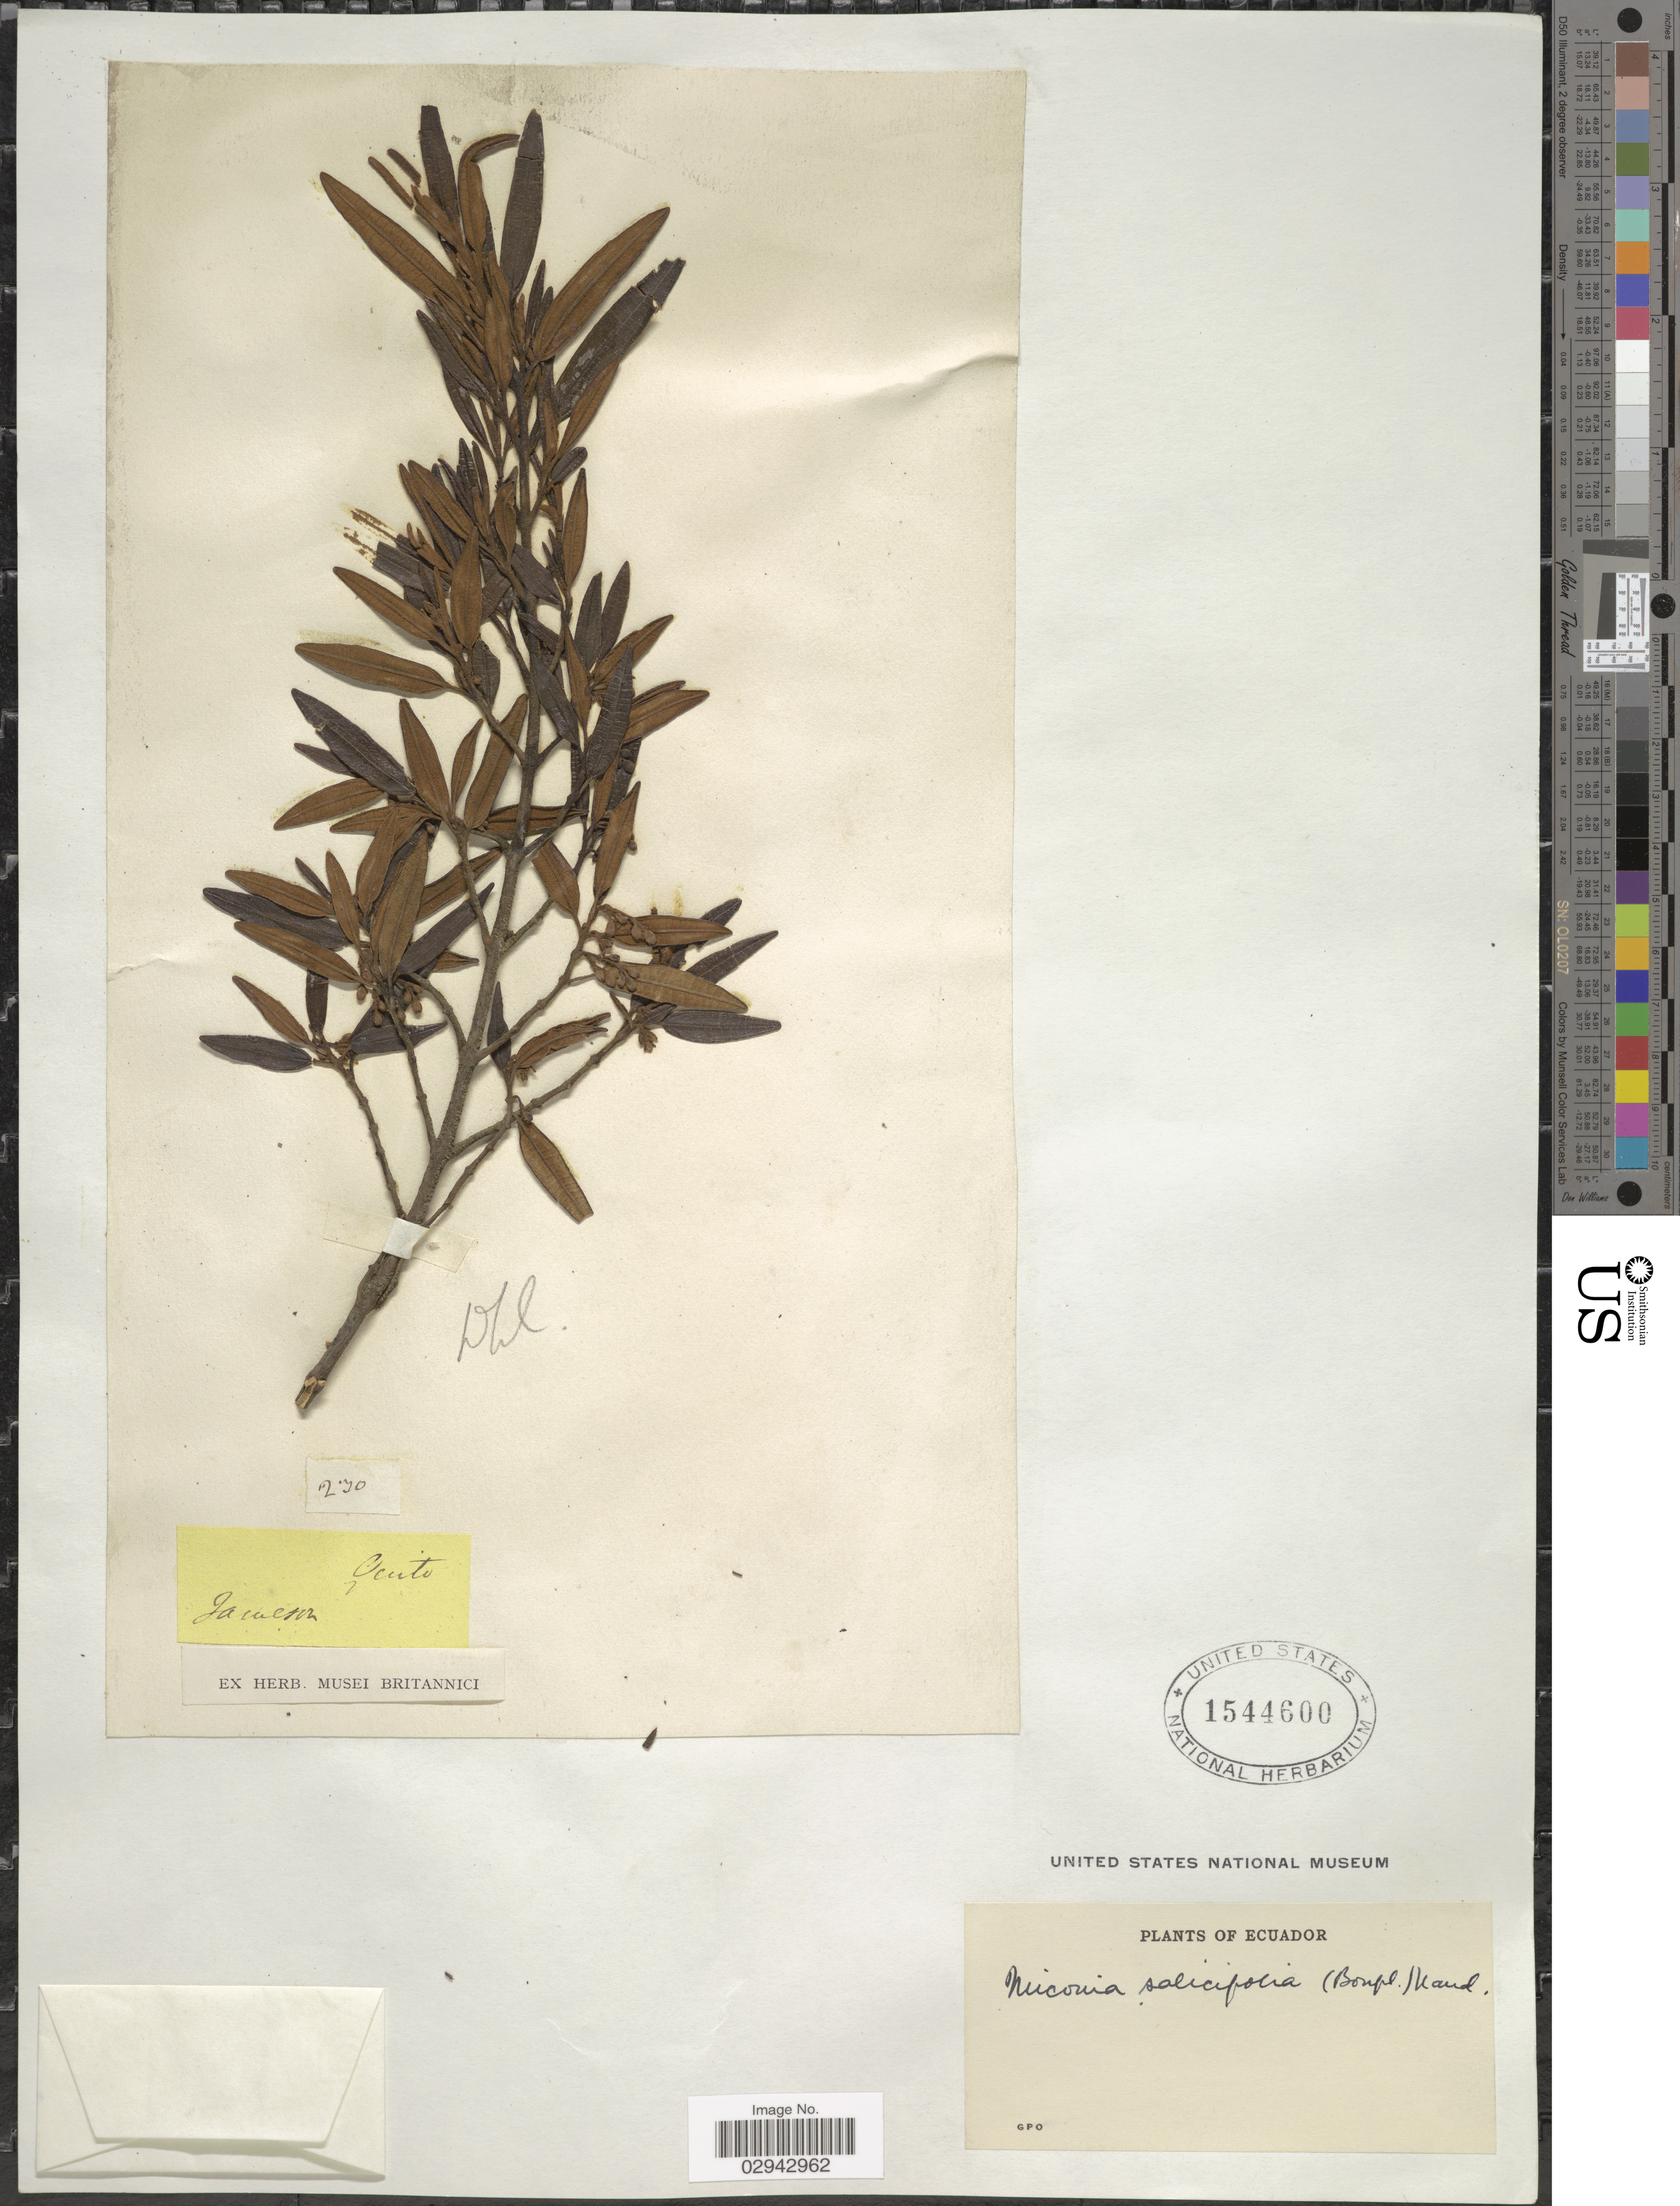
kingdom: Plantae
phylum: Tracheophyta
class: Magnoliopsida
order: Myrtales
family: Melastomataceae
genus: Miconia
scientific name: Miconia salicifolia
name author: (Bonpl.) Naudin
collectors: ex herb. Musei Britannici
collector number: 230?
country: Ecuador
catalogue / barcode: US 1544600